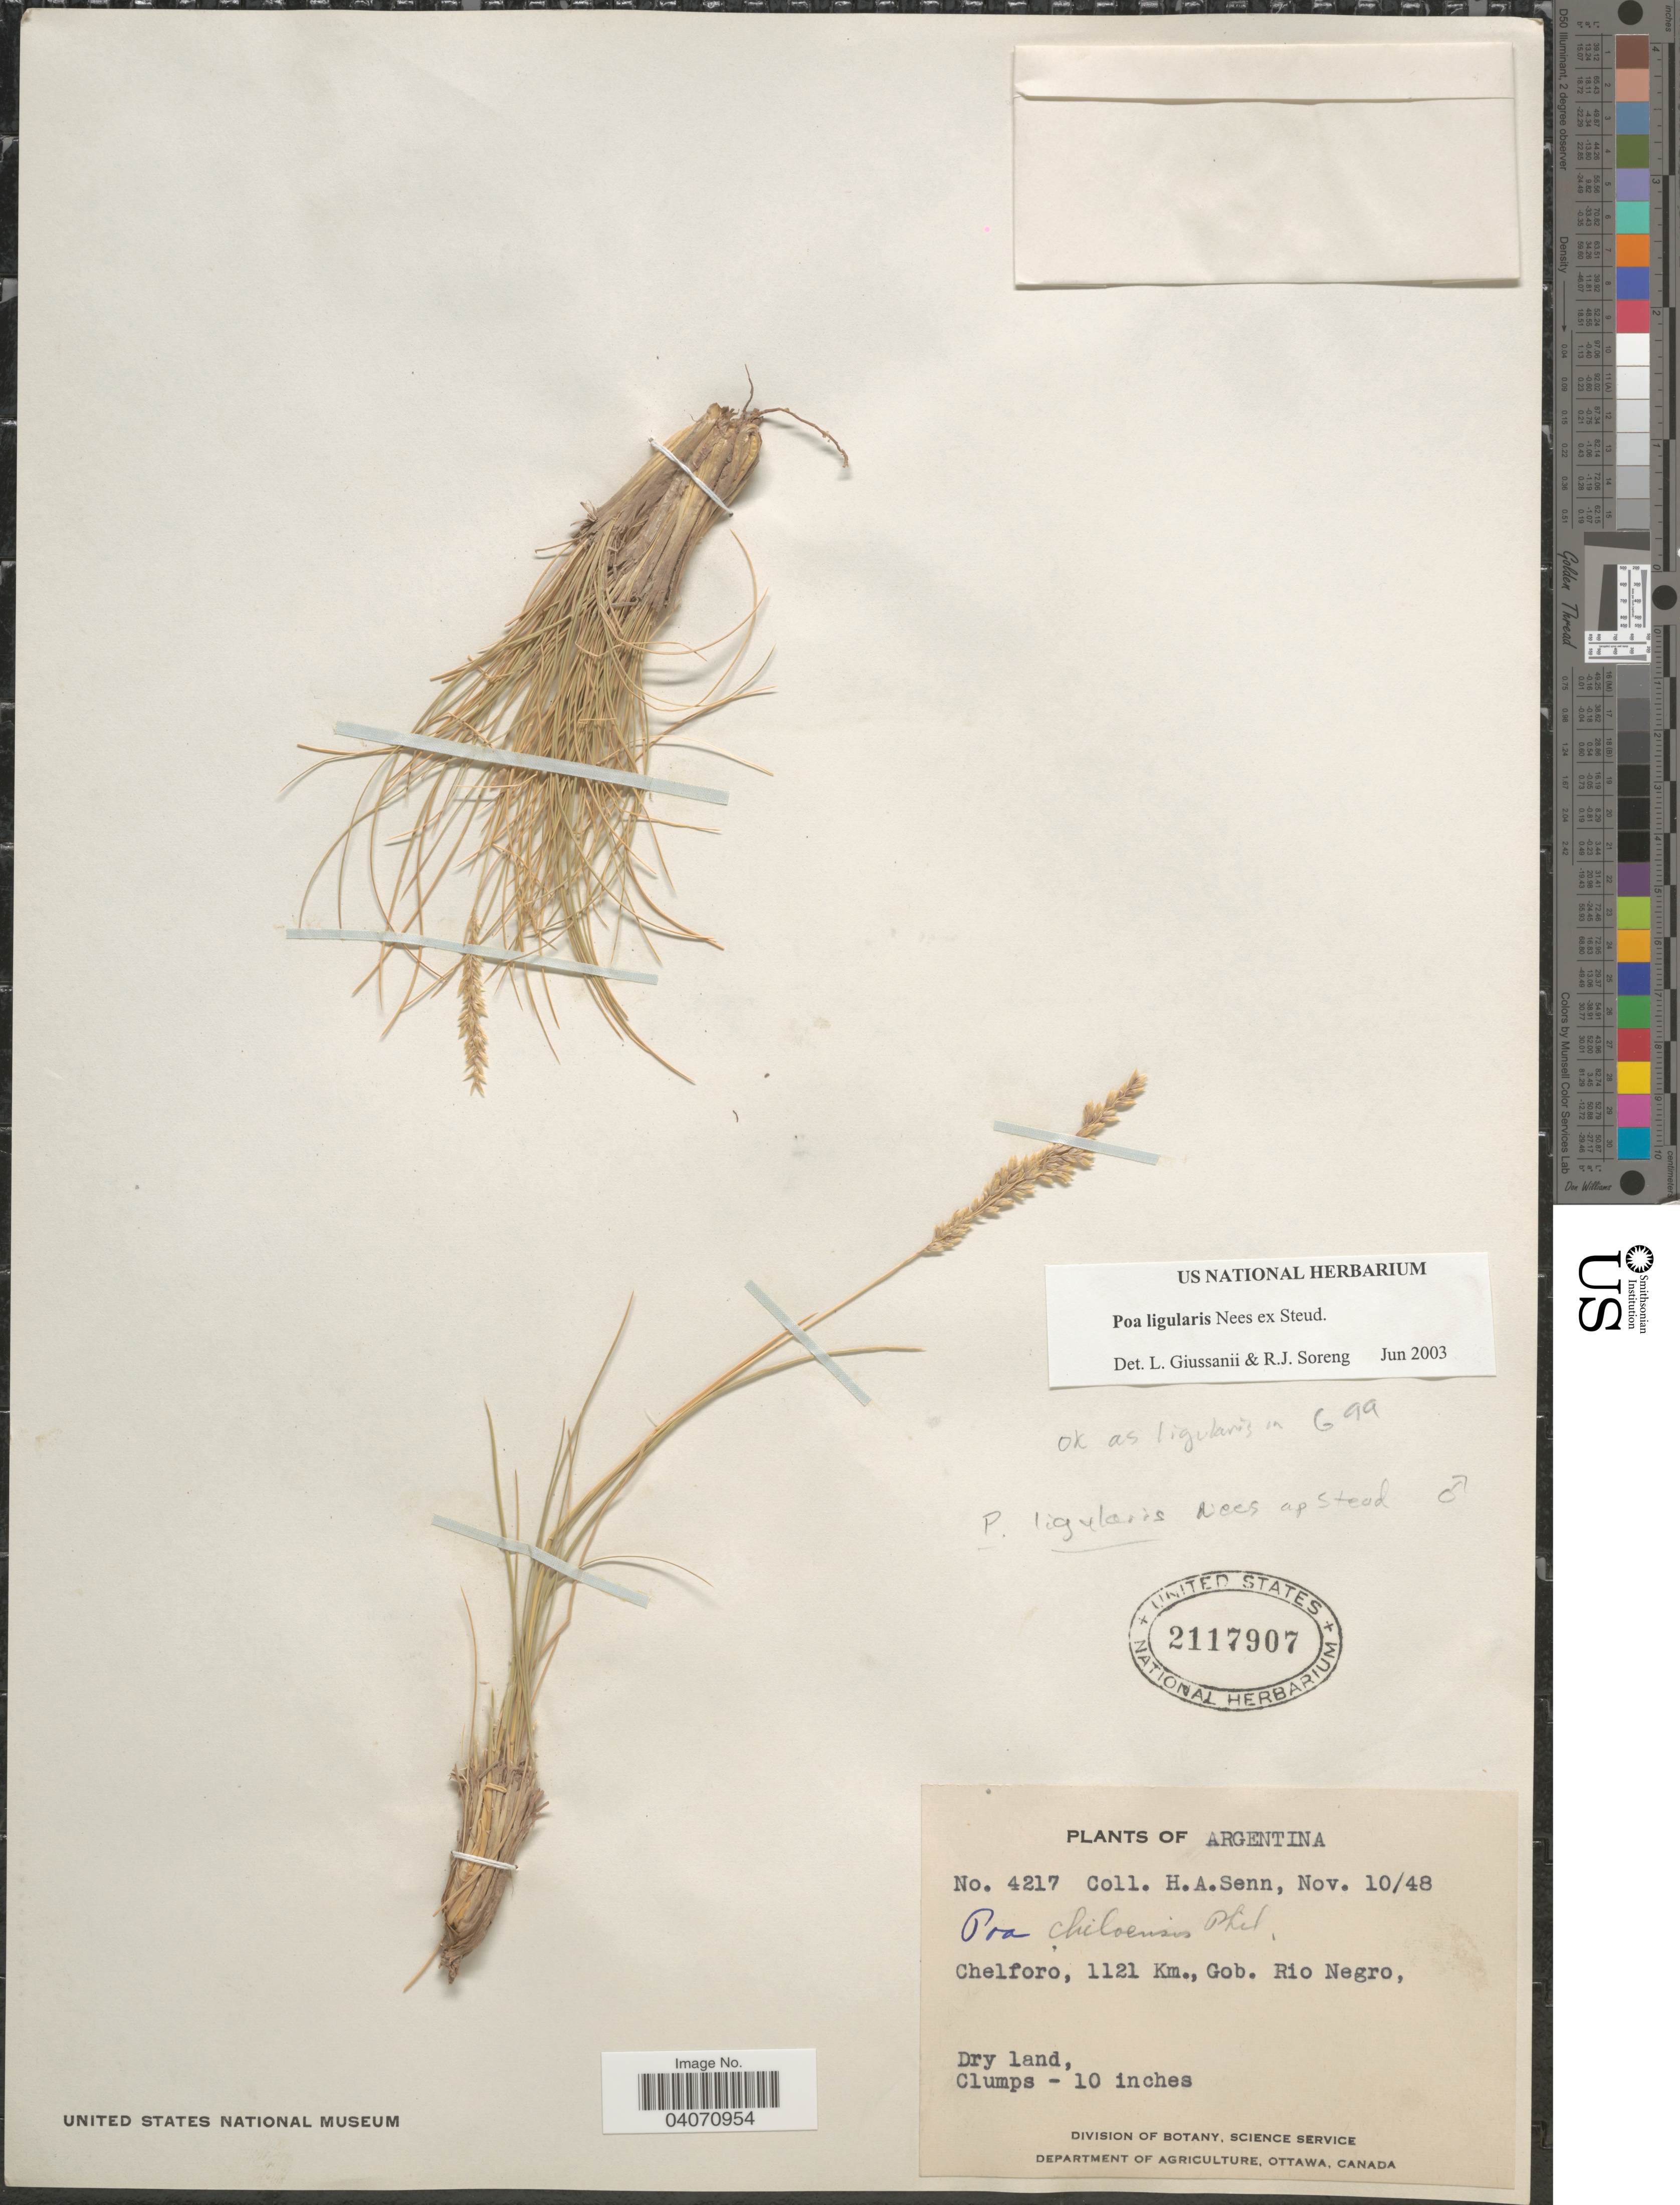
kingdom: Plantae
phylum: Tracheophyta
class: Liliopsida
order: Poales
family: Poaceae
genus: Poa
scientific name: Poa ligularis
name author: Nees ex Steud.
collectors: H. Senn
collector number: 4217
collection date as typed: Transcribed d/m/y: 10/11/48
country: Argentina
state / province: Rio Negro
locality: Chelforo, 1121 Km.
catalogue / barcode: US 2117907